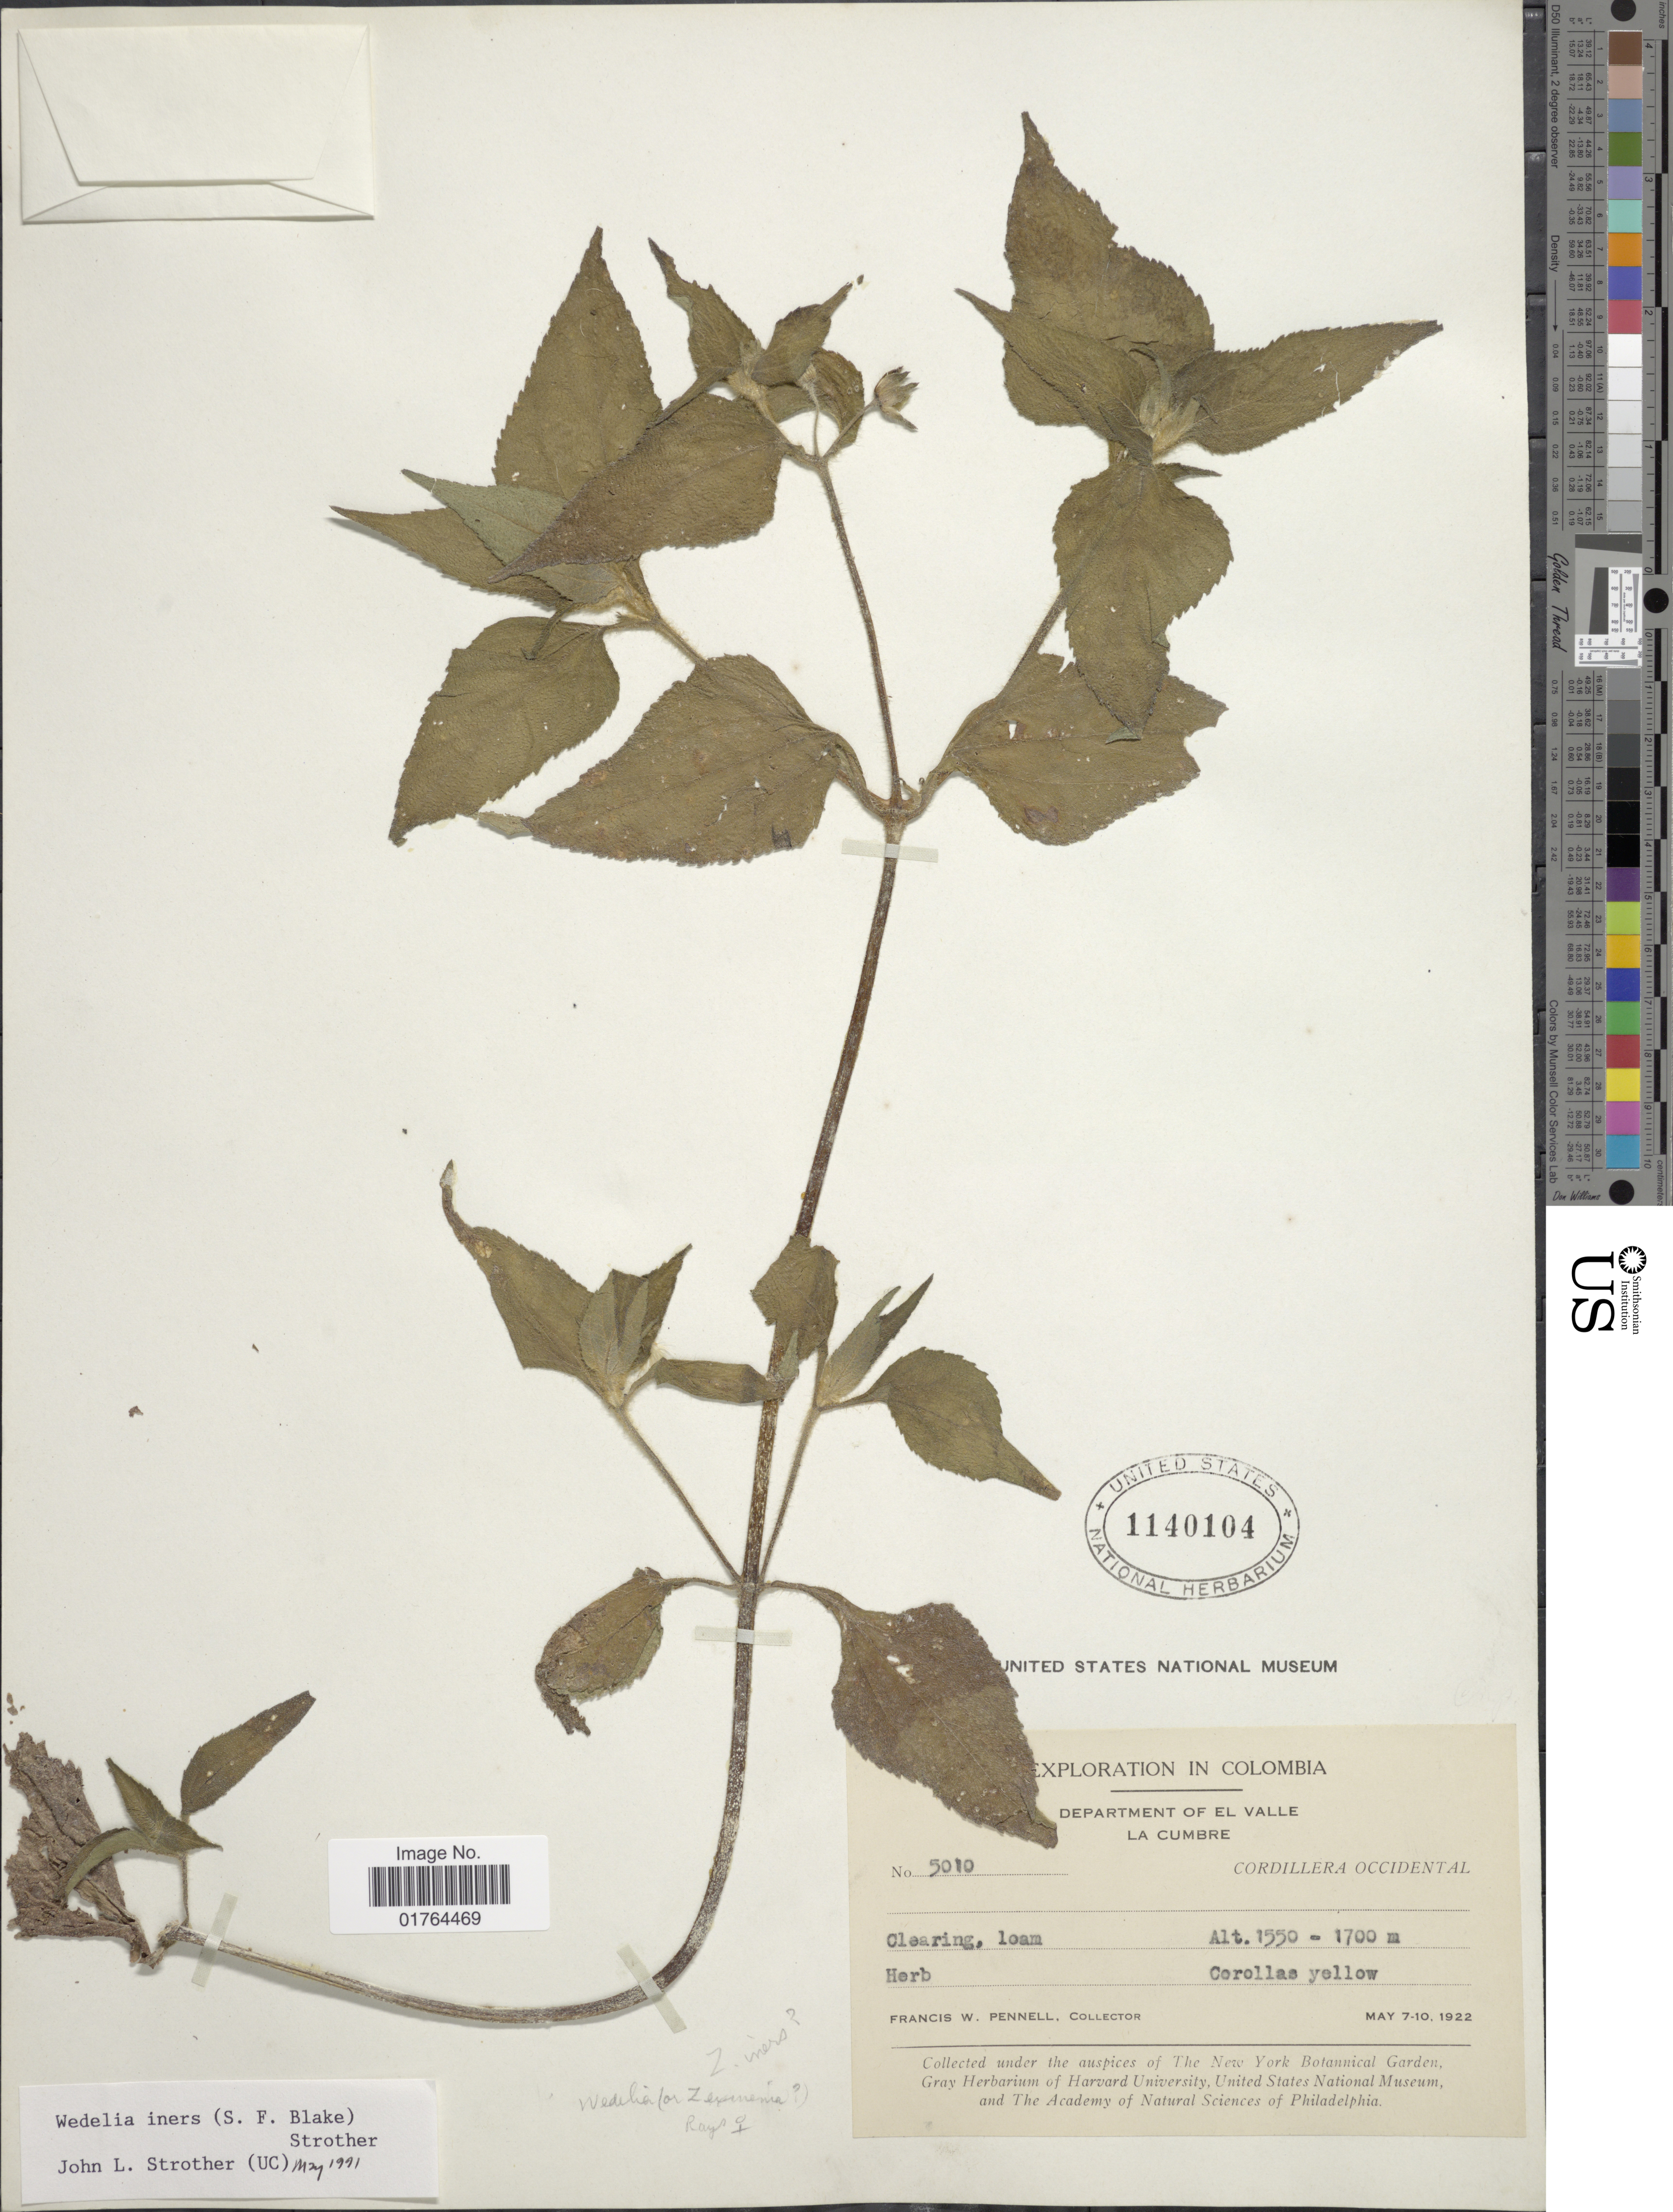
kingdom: Plantae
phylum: Tracheophyta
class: Magnoliopsida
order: Asterales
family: Asteraceae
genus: Wedelia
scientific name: Wedelia iners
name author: (S.F. Blake) Strother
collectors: F. W. Pennell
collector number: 5010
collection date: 1922-05-07/1922-05-10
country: Colombia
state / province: Valle del Cauca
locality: Department of El Valle, La Cumbre, Cordillera Occidental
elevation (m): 1550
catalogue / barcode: US 1140104